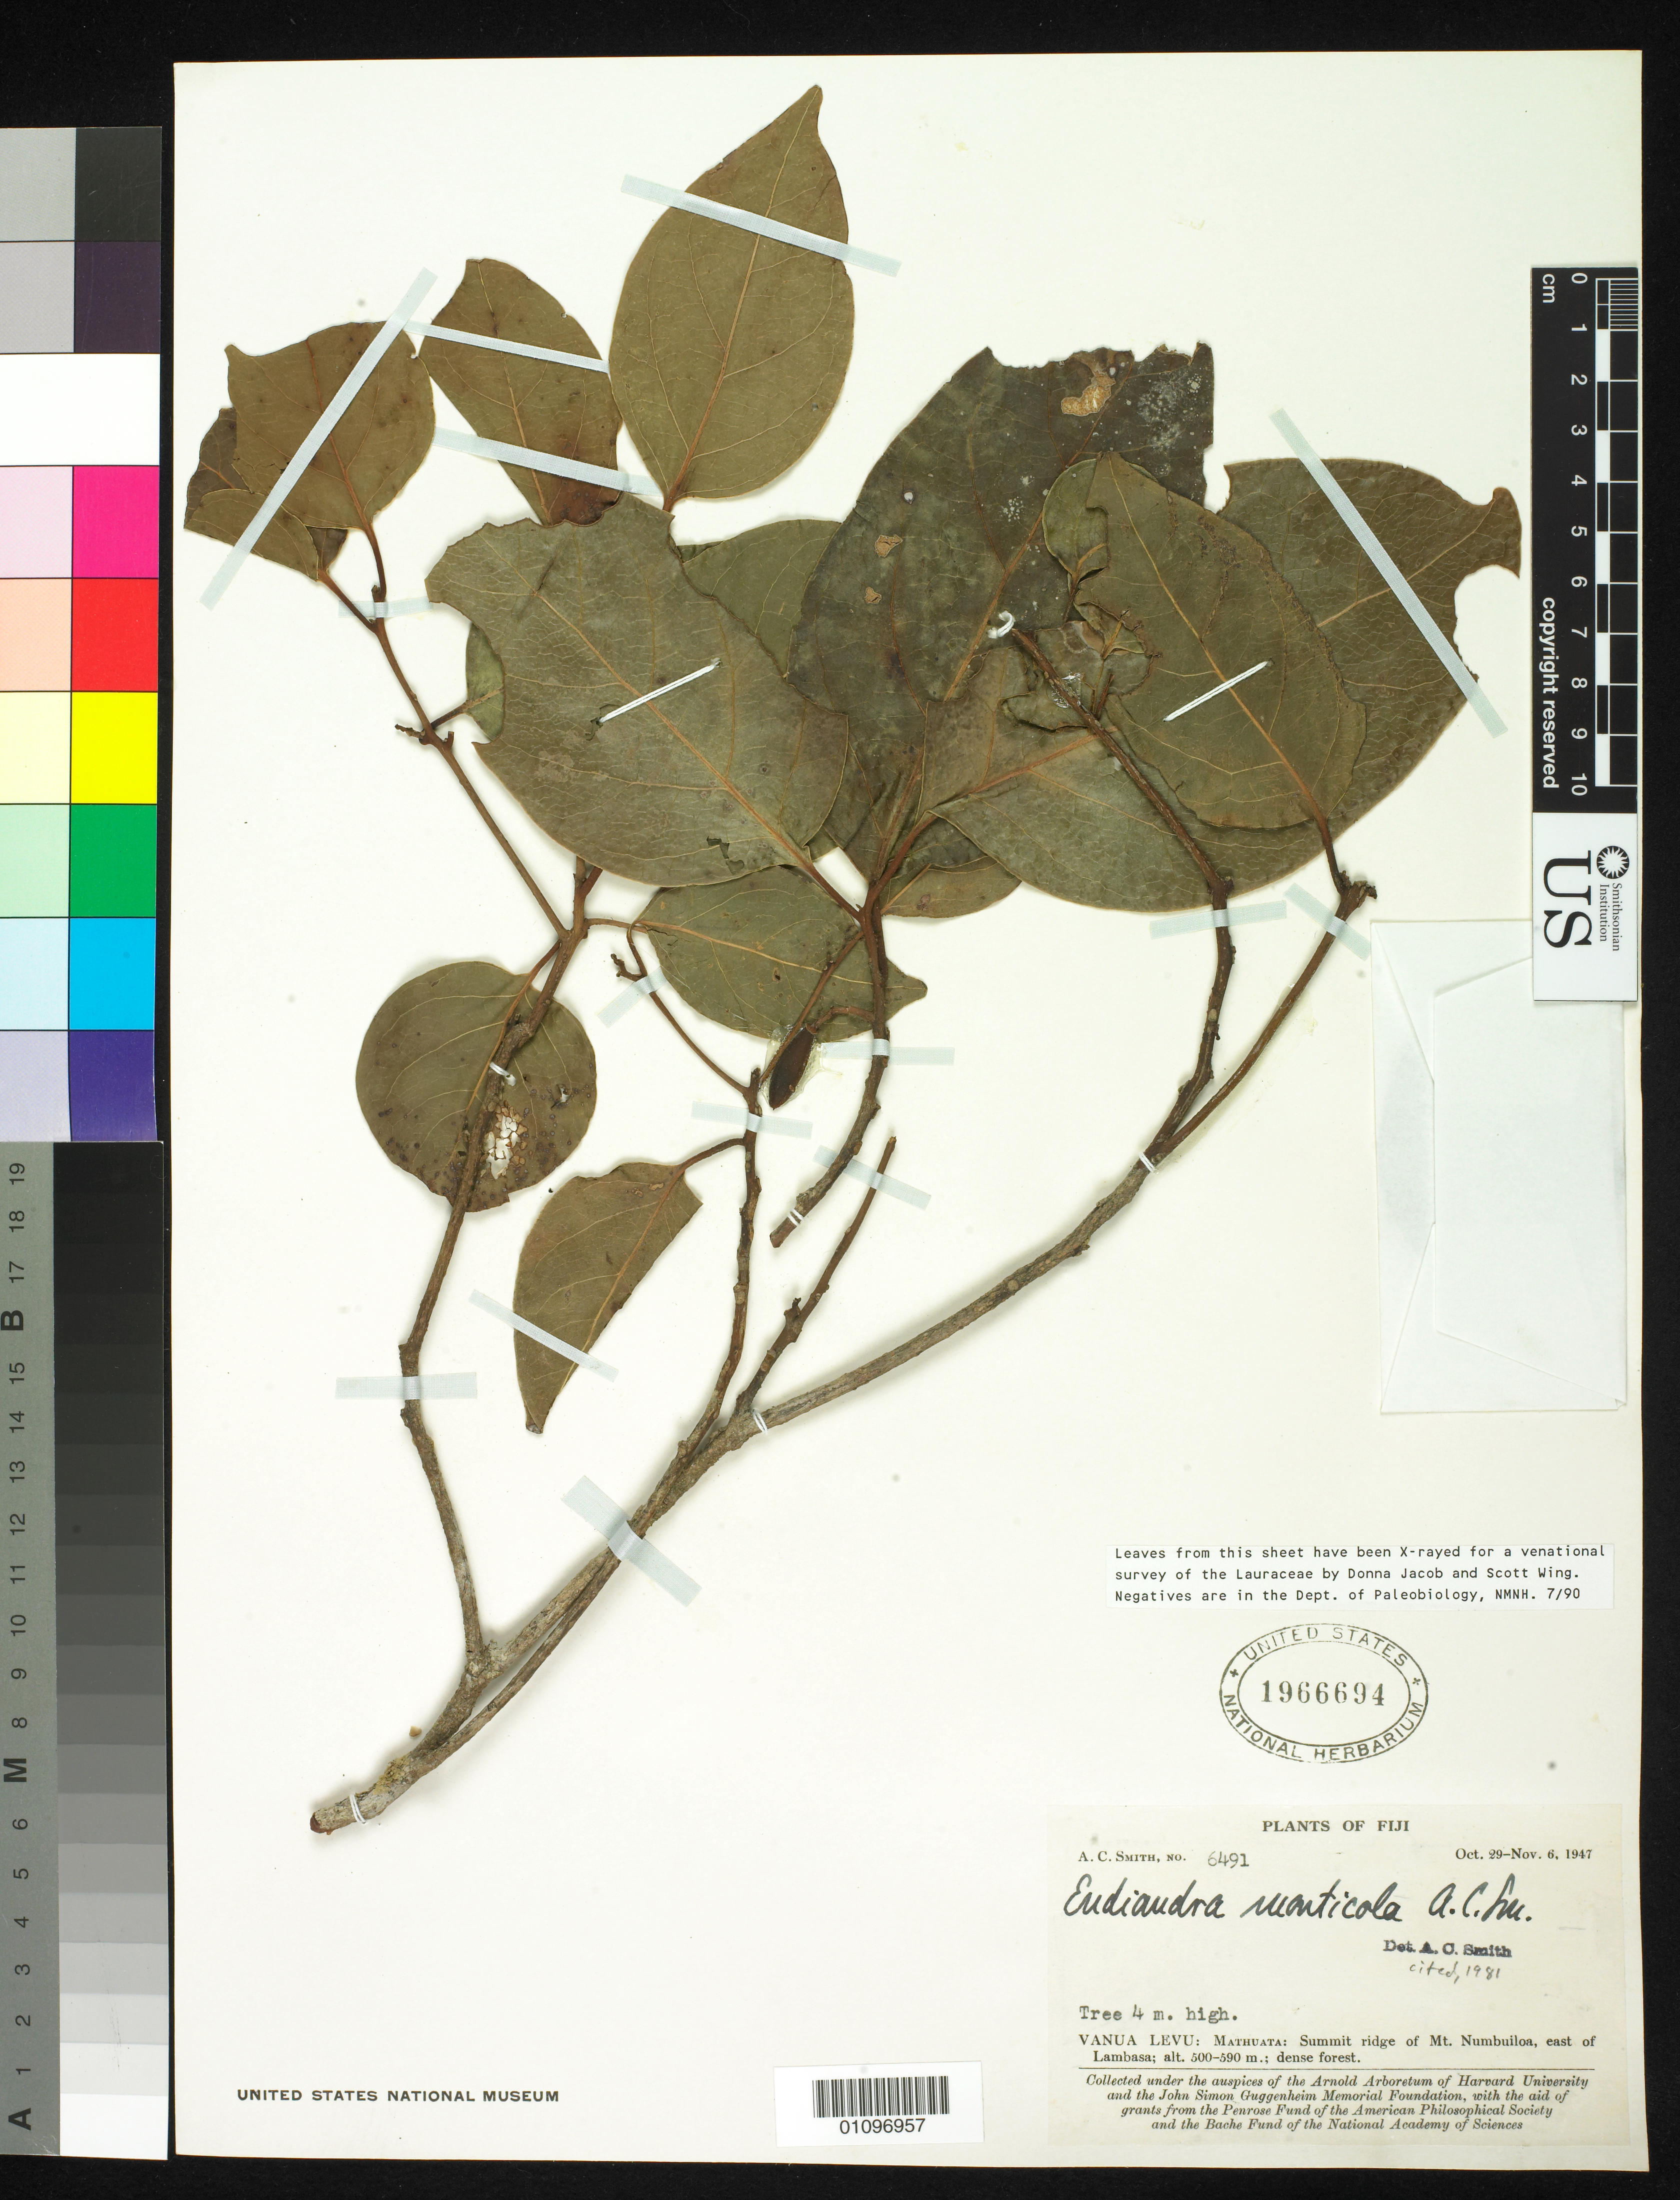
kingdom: Plantae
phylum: Tracheophyta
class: Magnoliopsida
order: Laurales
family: Lauraceae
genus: Endiandra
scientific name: Endiandra monticola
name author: A.C. Sm.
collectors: A. C. Smith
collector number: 6491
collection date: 1947-10-29/1947-11-06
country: Fiji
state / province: Northern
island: Vanua Levu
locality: Mathuata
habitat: Dense forest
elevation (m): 500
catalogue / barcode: US 1966694